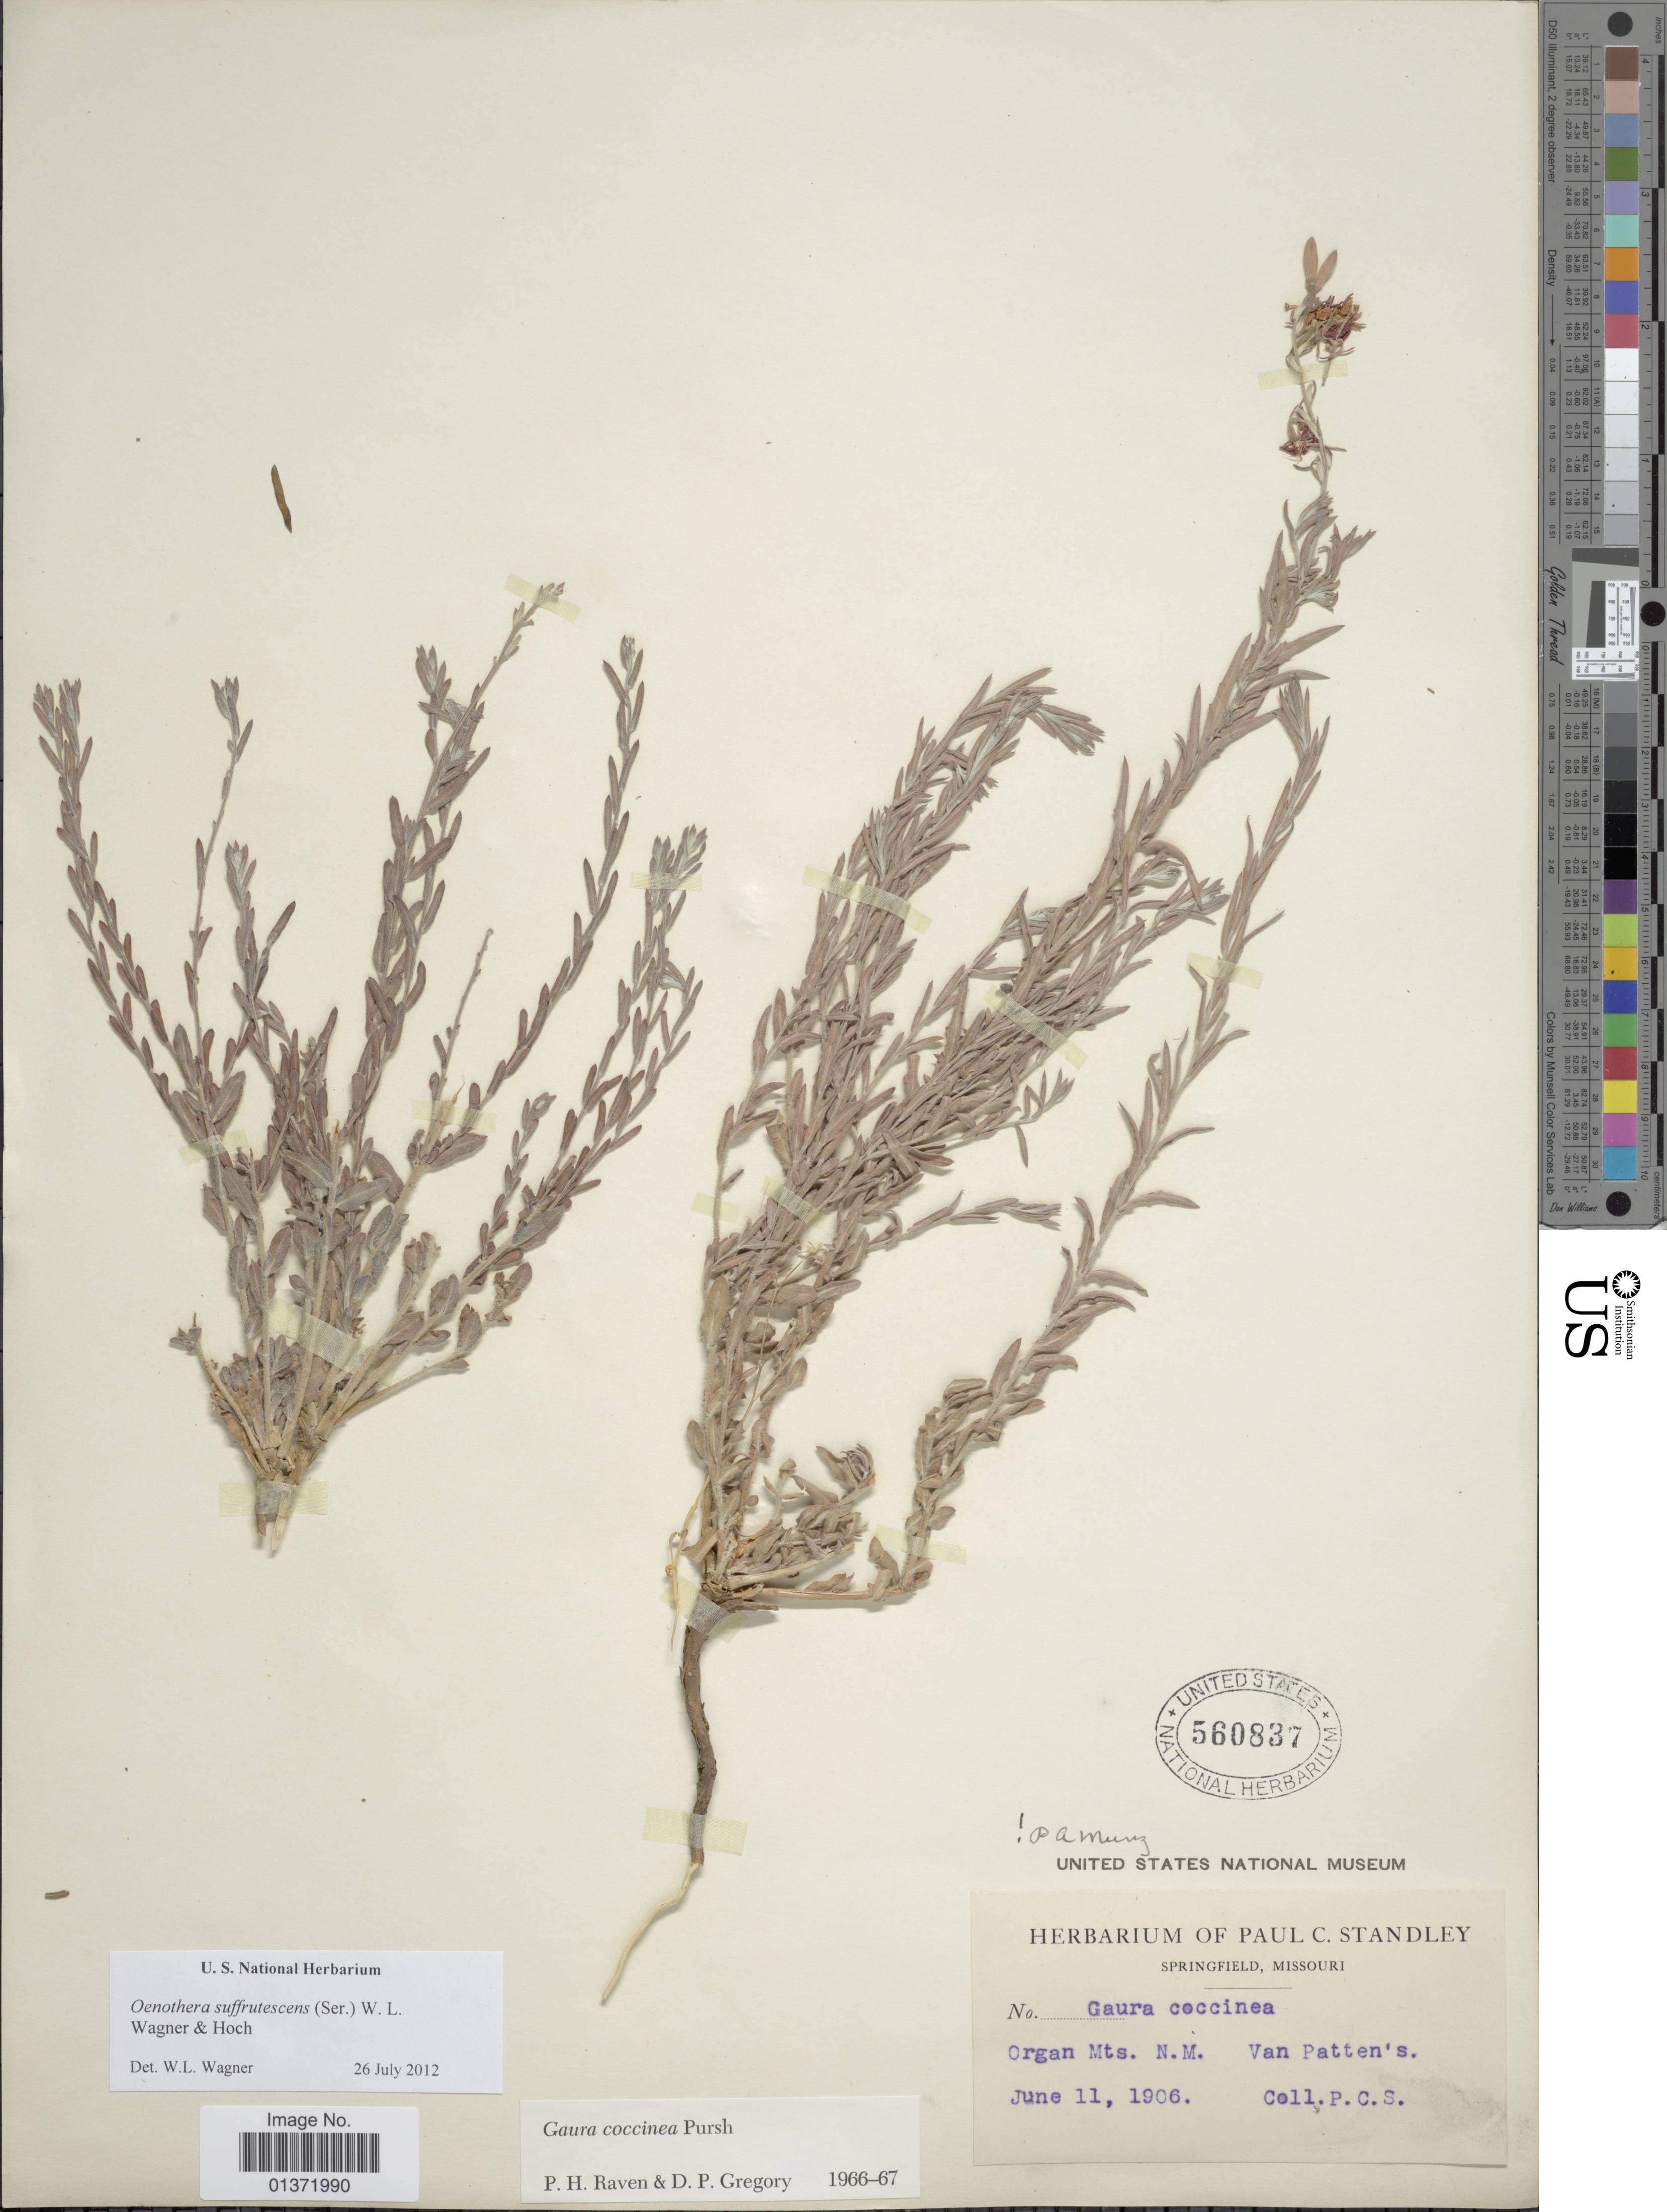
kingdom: Plantae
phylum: Tracheophyta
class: Magnoliopsida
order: Myrtales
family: Onagraceae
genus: Oenothera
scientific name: Oenothera suffrutescens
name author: (Ser.) W.L. Wagner & Hoch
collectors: P. Standely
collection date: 1906-06-11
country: United States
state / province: New Mexico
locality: Organ Mts, N.M.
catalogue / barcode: US 560837